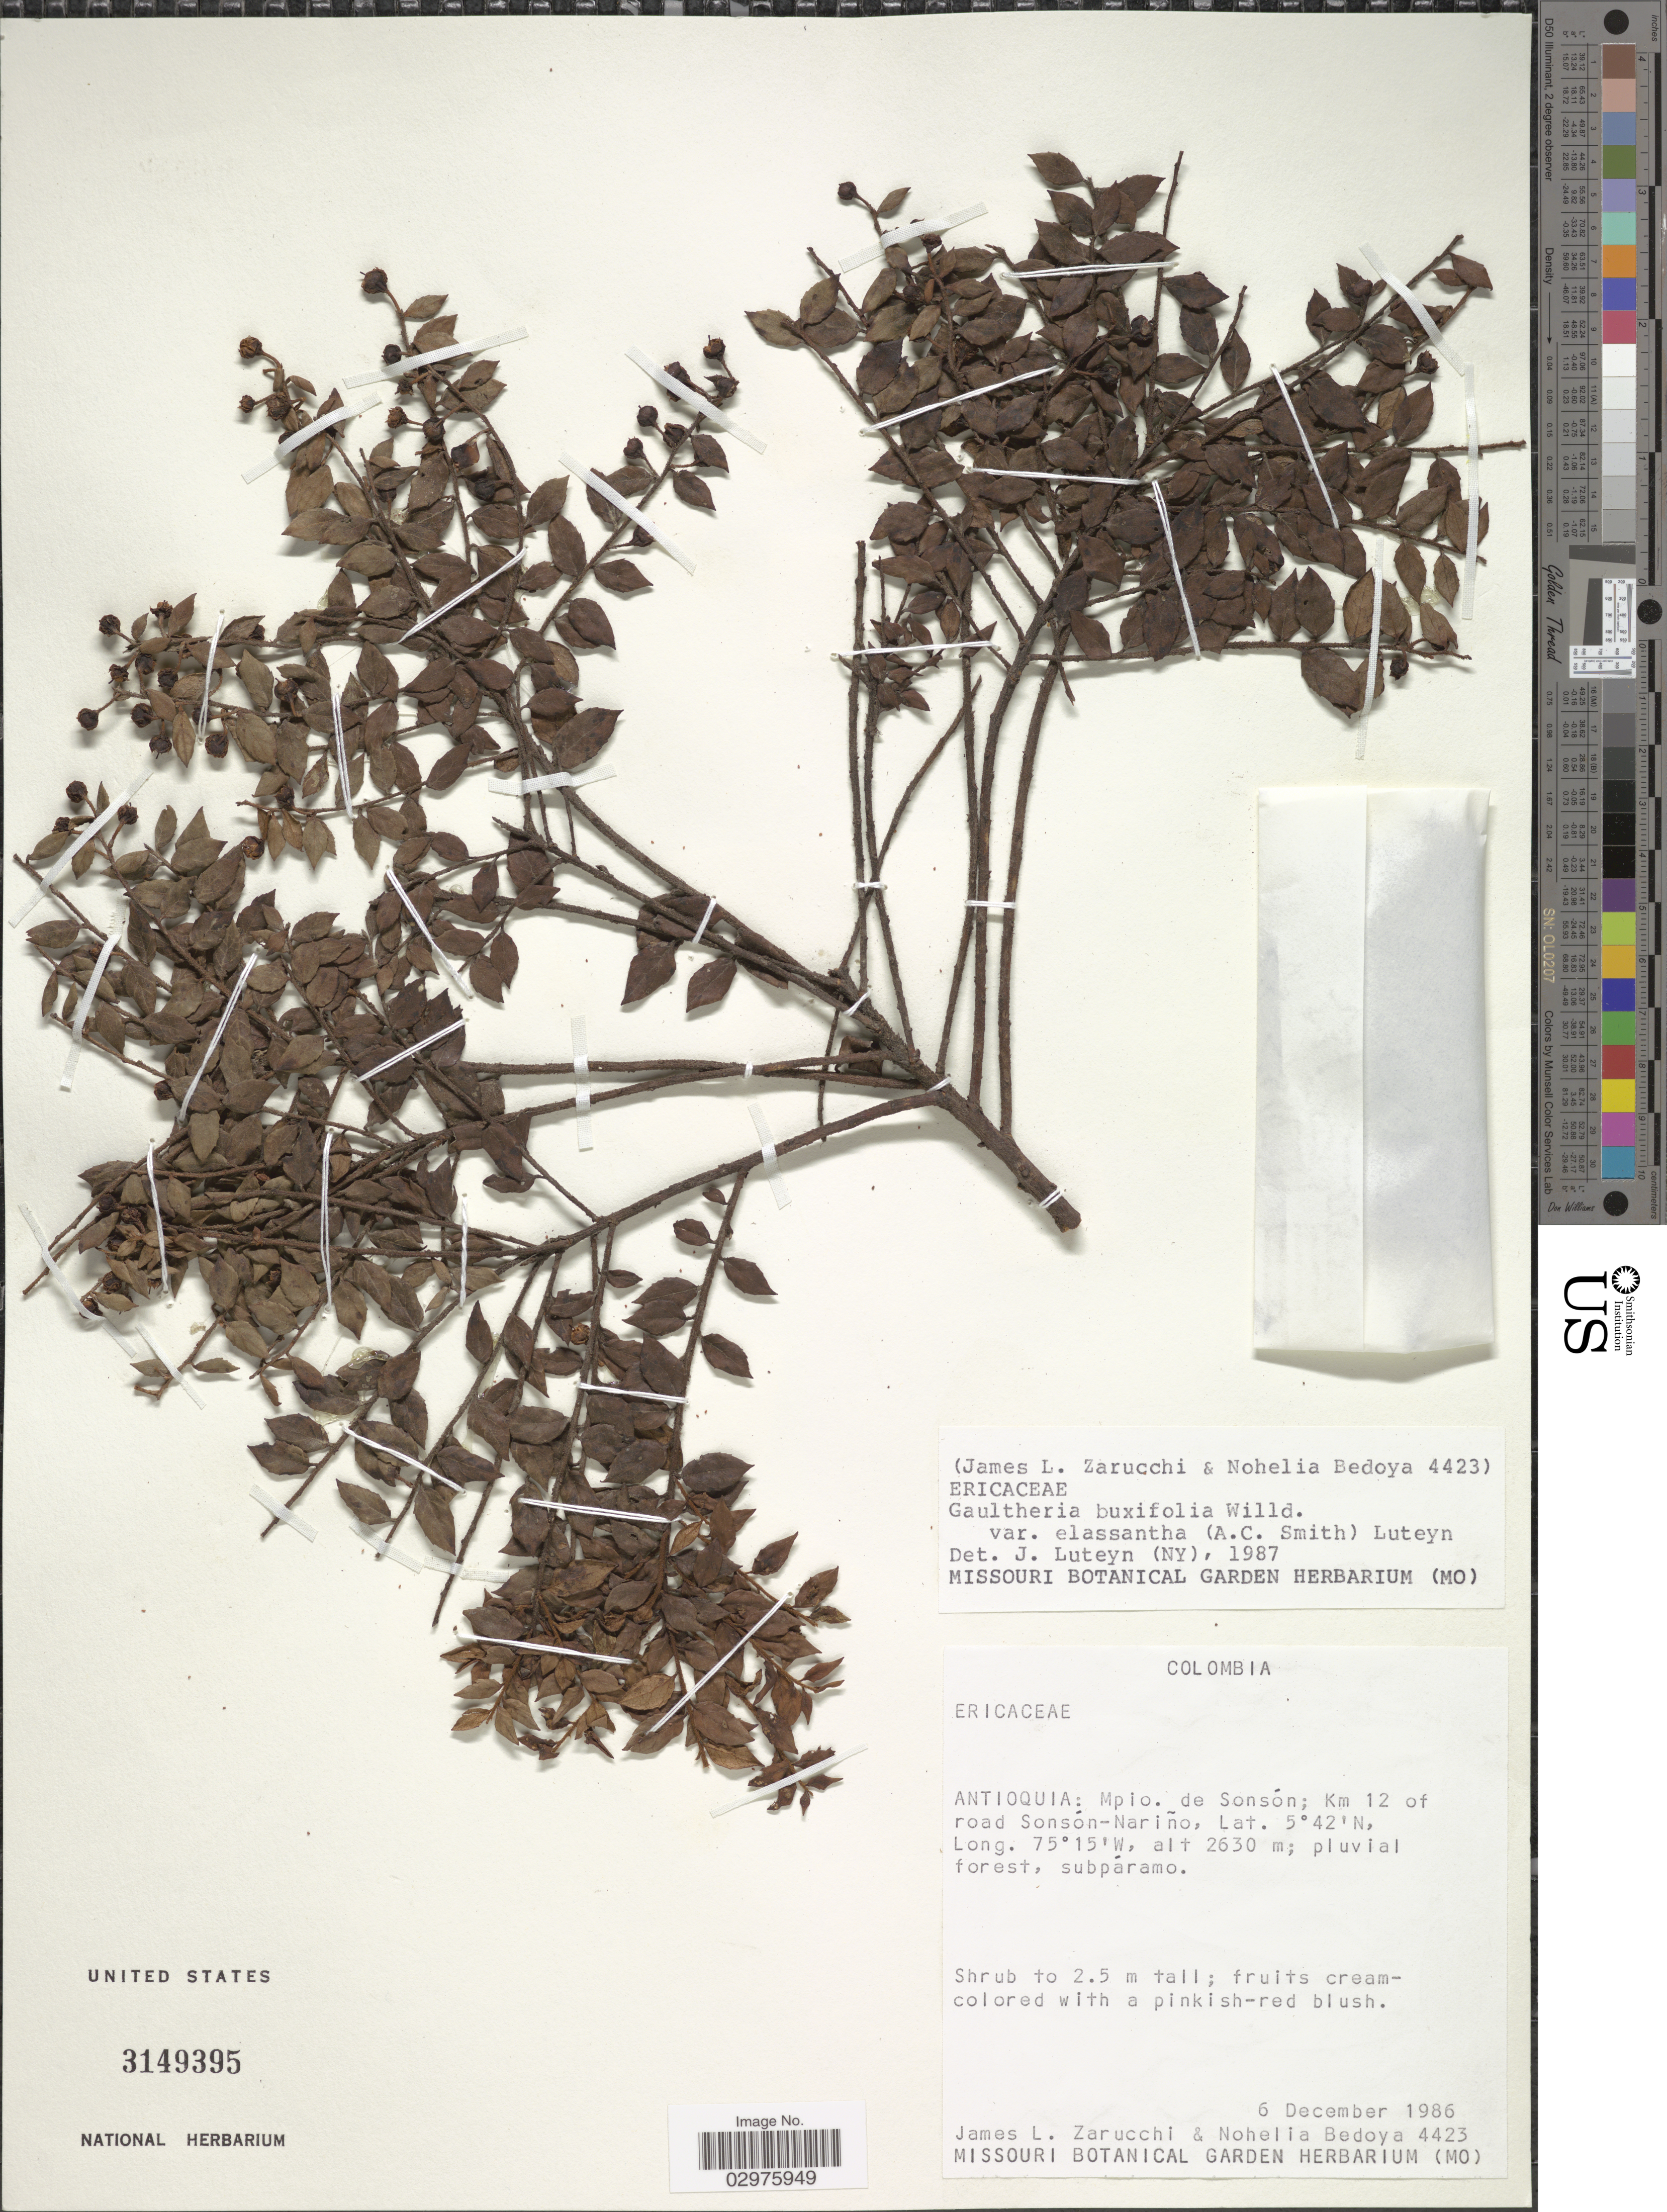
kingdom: Plantae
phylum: Tracheophyta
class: Magnoliopsida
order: Ericales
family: Ericaceae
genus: Gaultheria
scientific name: Gaultheria buxifolia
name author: Willd.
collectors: J. L. Zarucchi & N. Bedoya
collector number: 4423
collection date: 1986-12-06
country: Colombia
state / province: Antioquia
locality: Antioquia: Mpio. de Sonsón; Km 12 of road Sonsón-Nariño.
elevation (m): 2630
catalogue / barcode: US 3149395